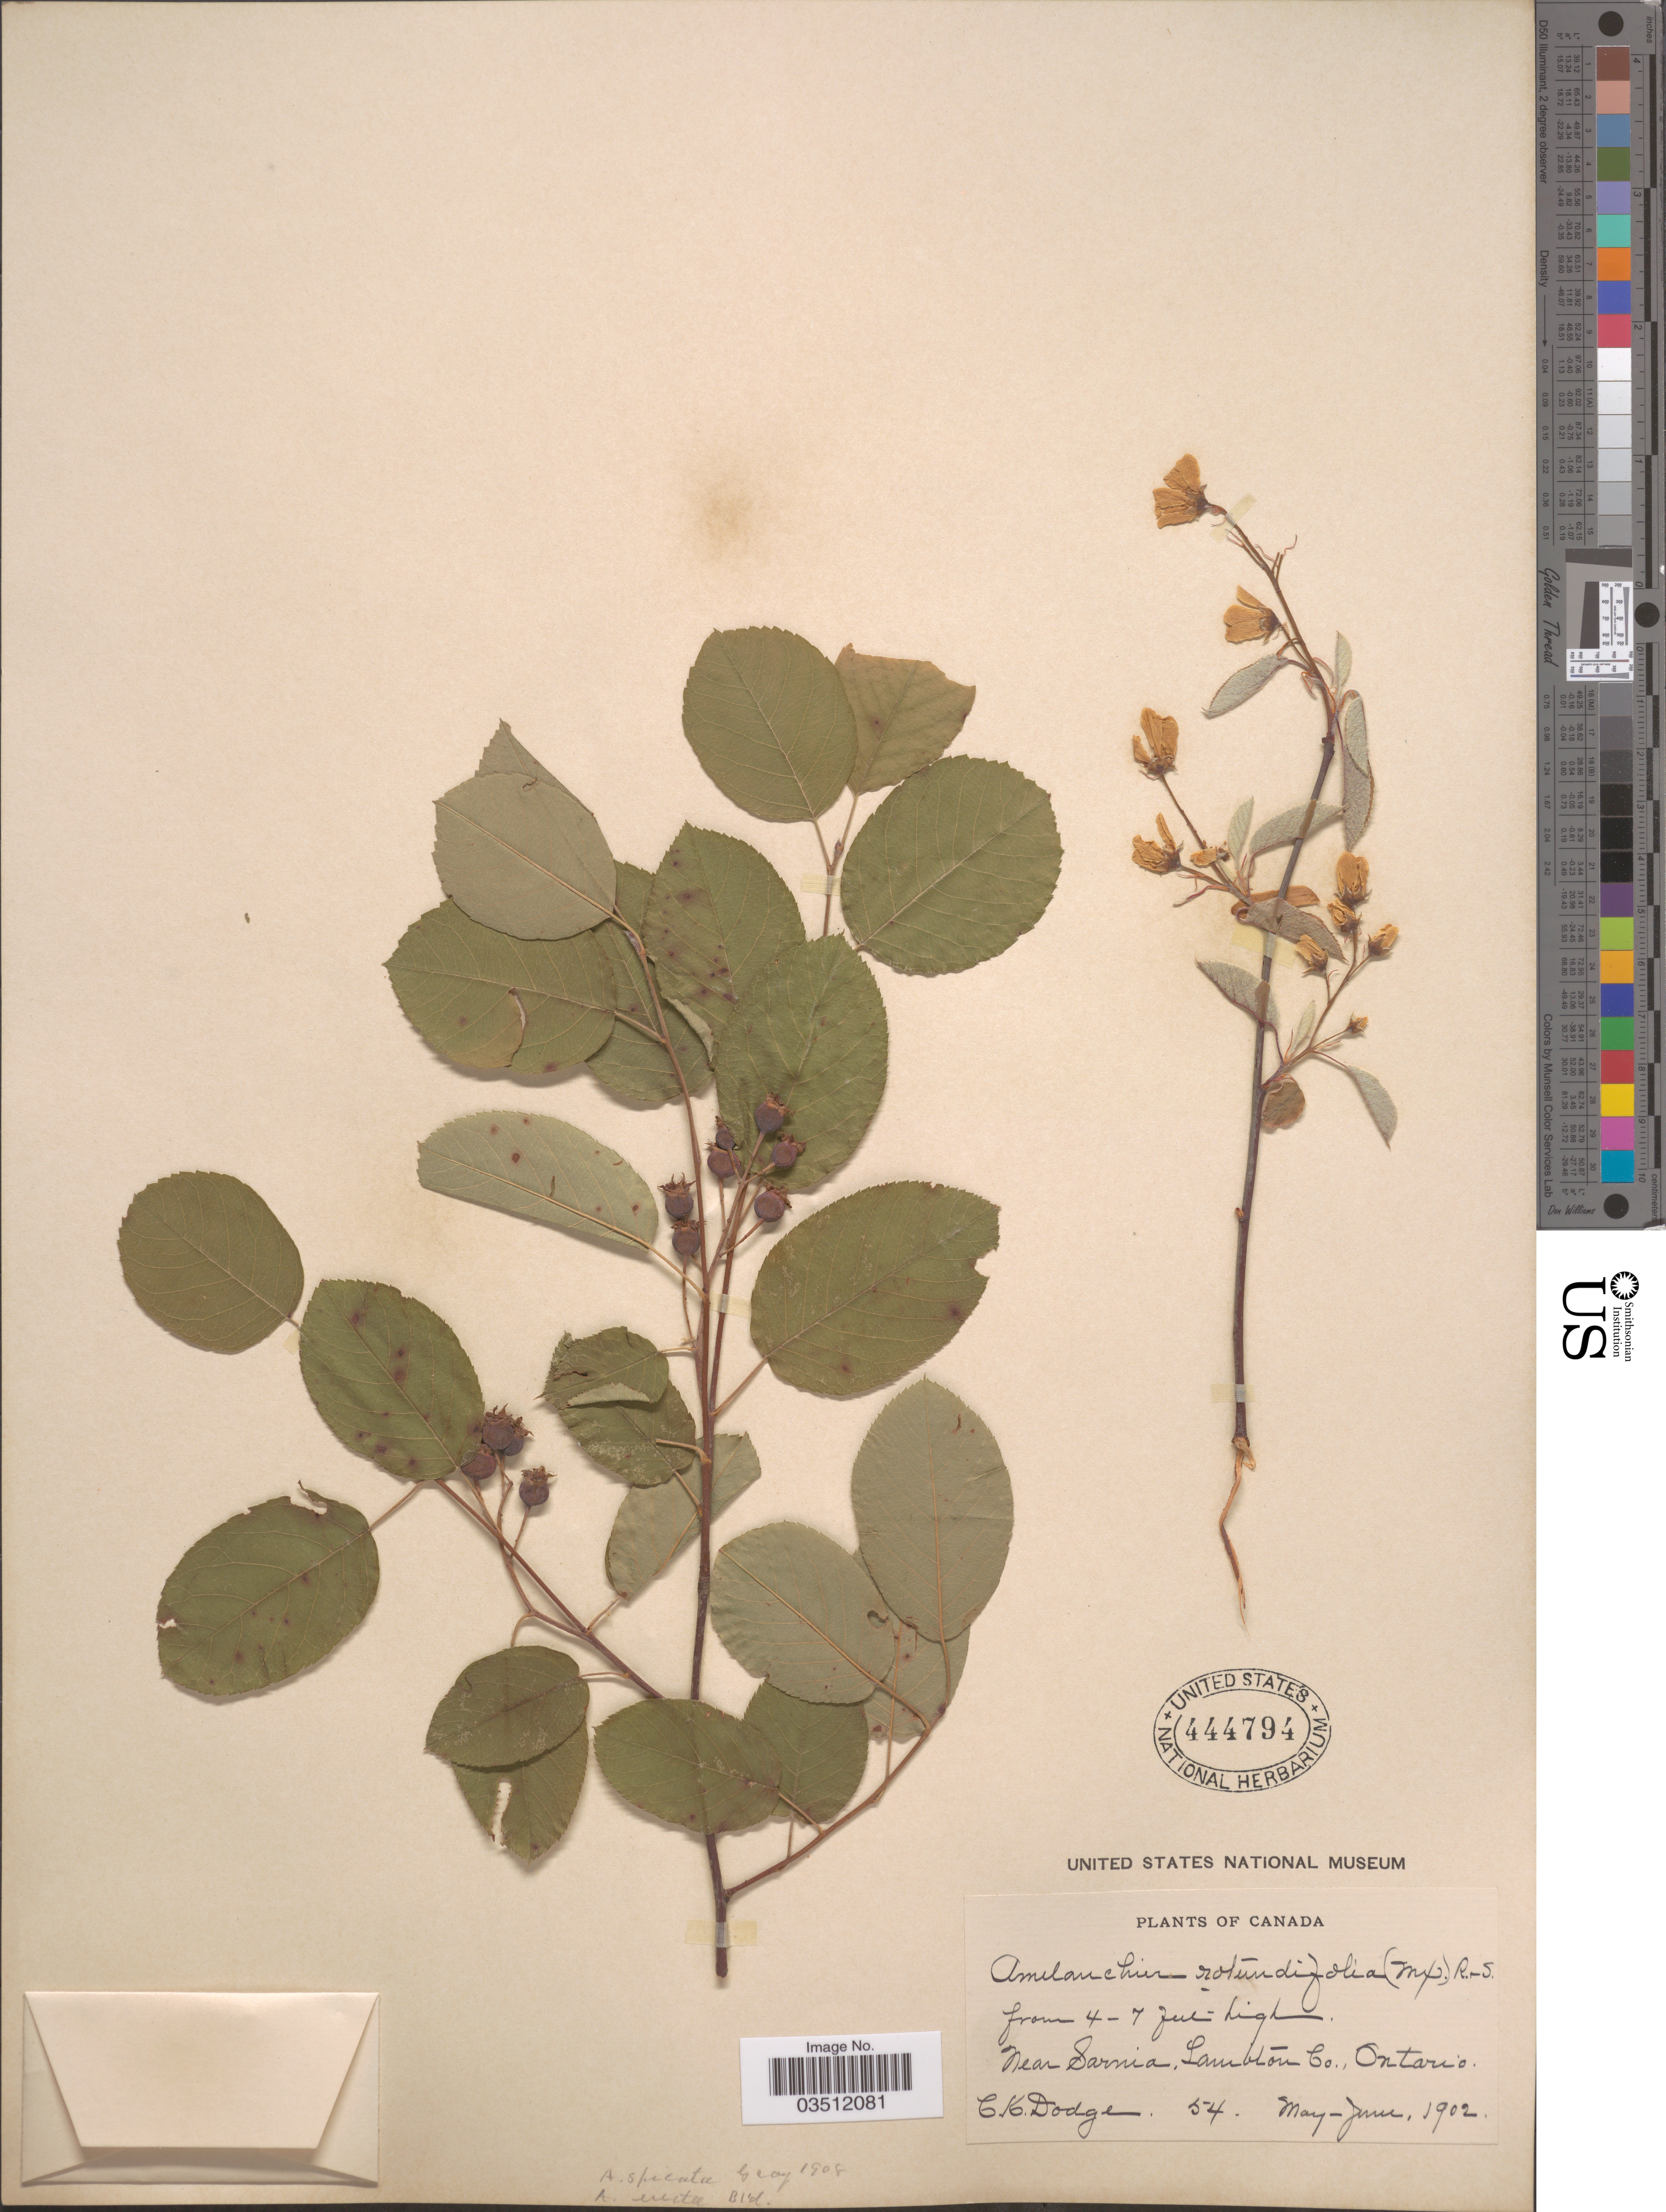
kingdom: Plantae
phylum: Tracheophyta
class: Magnoliopsida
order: Rosales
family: Rosaceae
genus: Amelanchier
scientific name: Amelanchier erecta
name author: Blanch.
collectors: C. Dodge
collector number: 54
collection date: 1902-05/1902-06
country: Canada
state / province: Ontario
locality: Near Sarnia, Lambton Co.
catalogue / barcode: US 444794